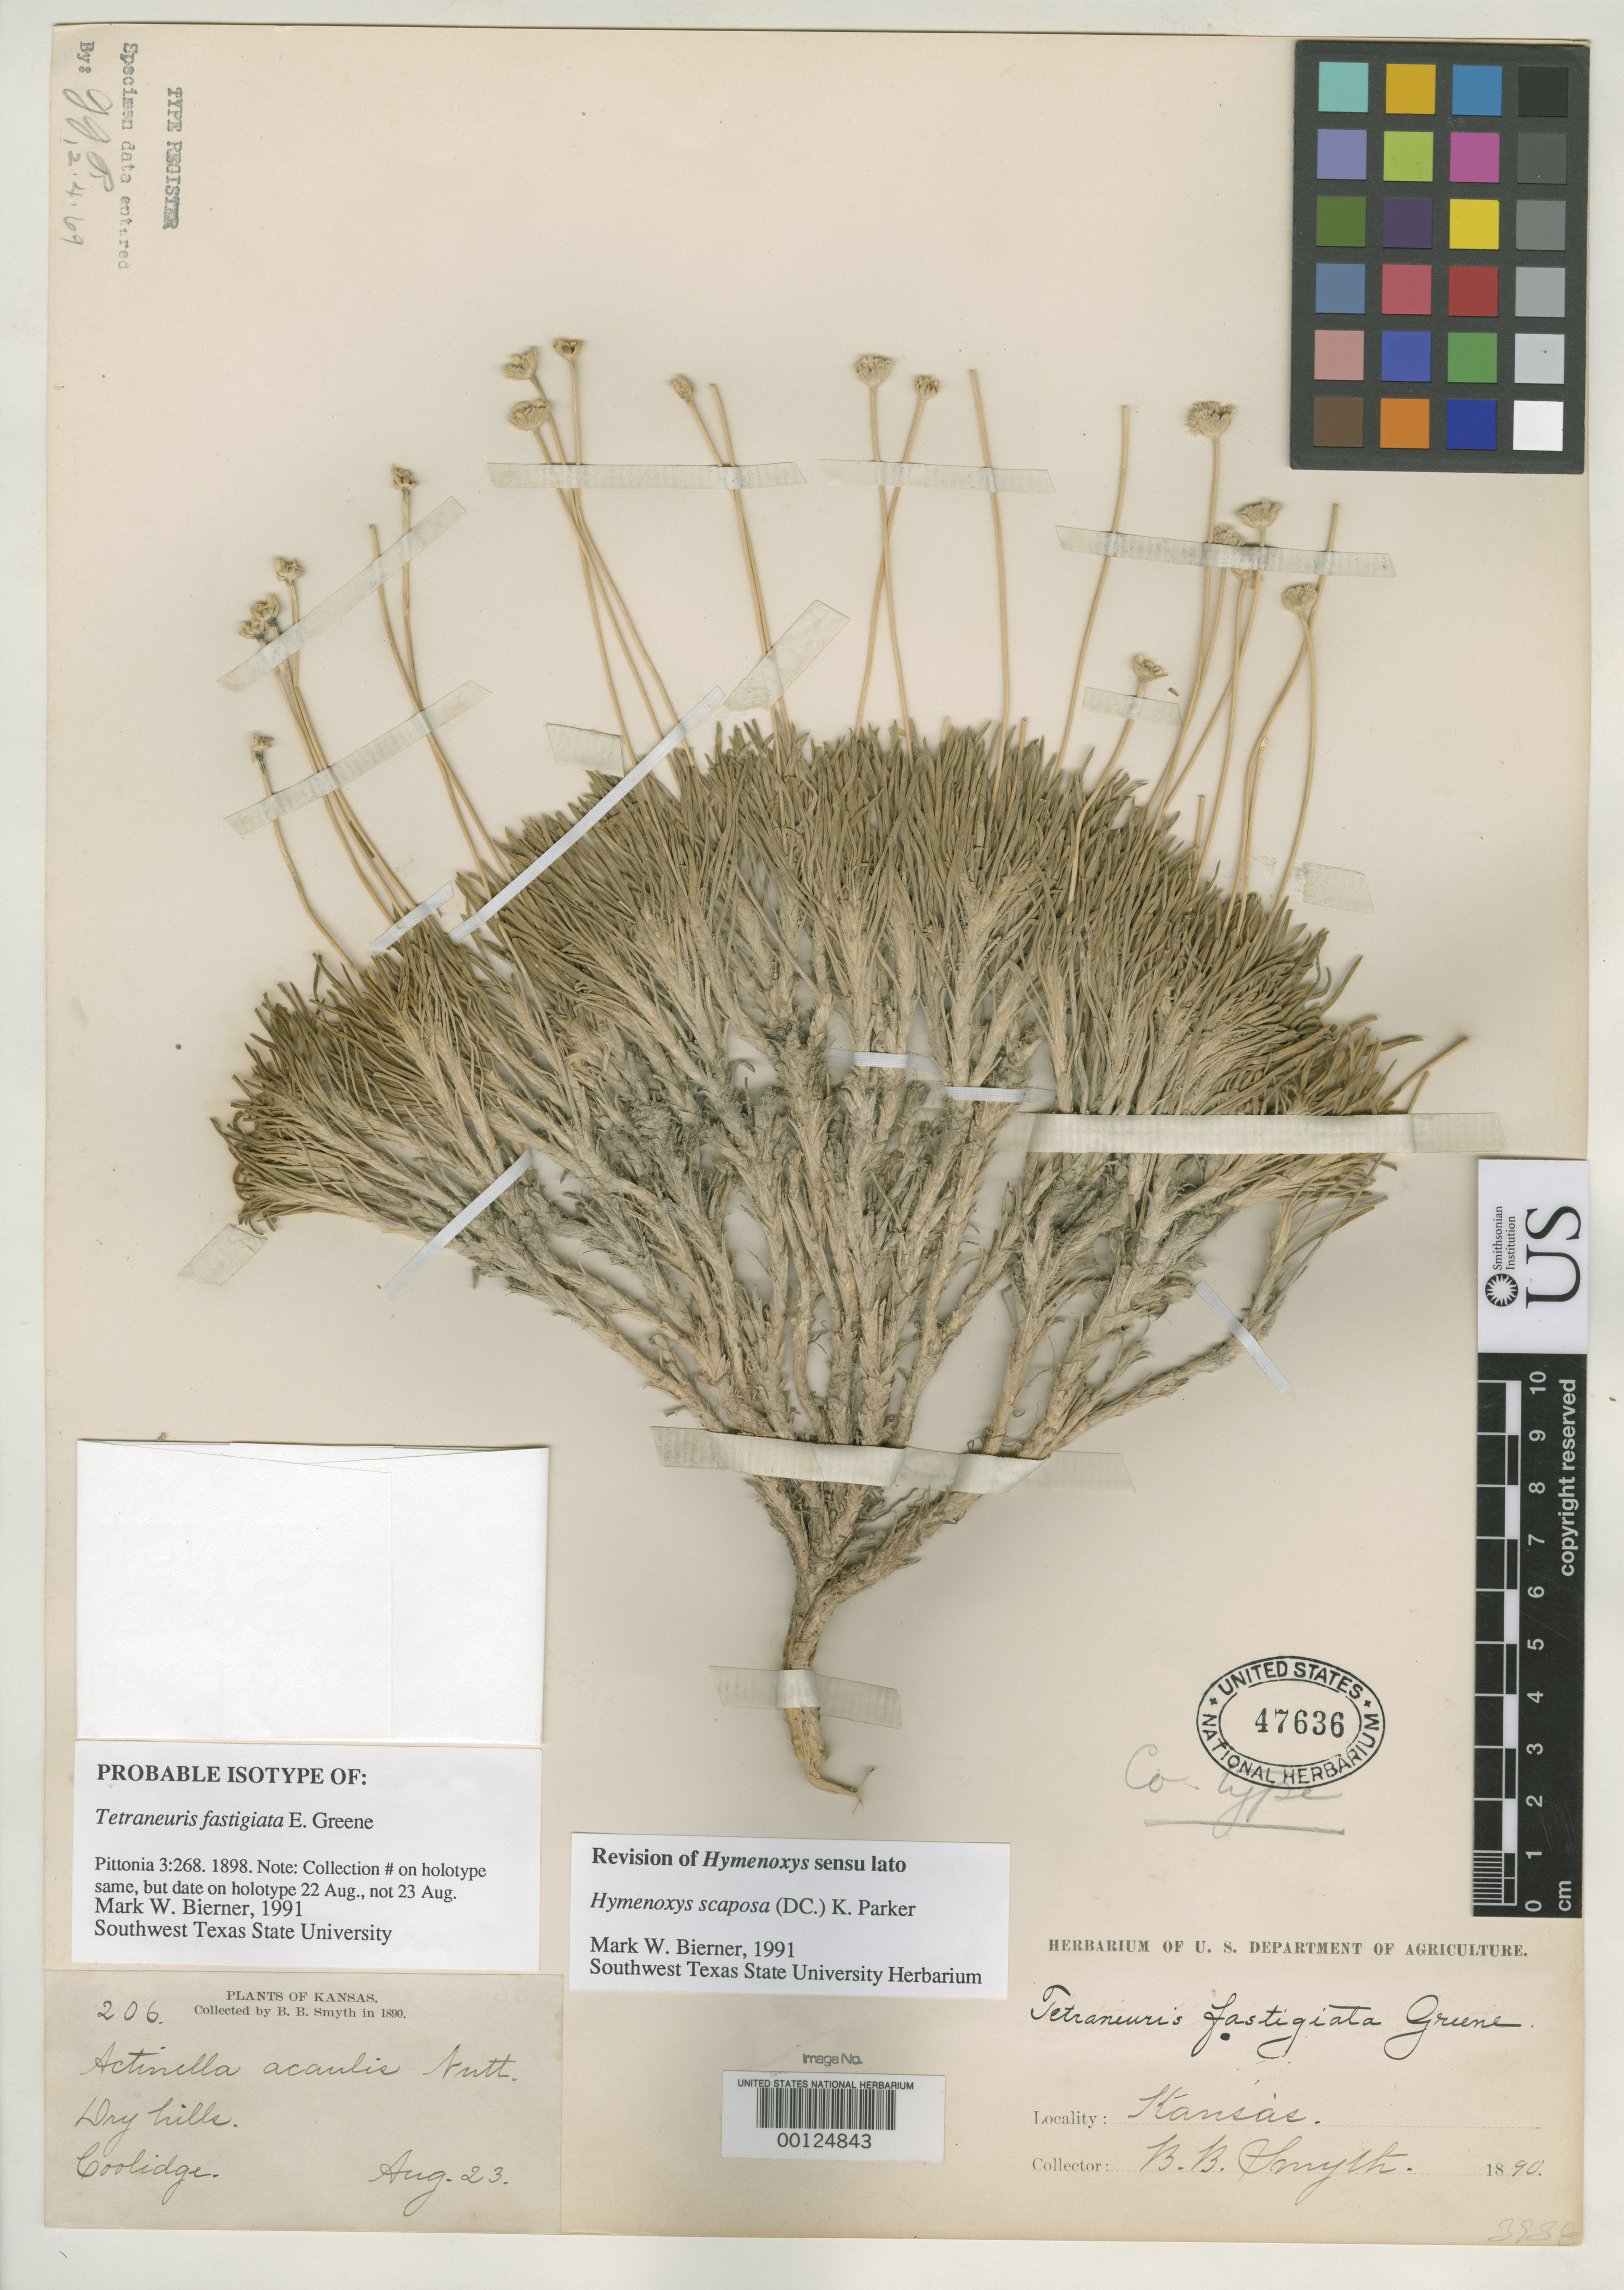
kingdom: Plantae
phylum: Tracheophyta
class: Magnoliopsida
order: Asterales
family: Asteraceae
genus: Tetraneuris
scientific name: Tetraneuris fastigiata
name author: Greene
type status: Possible Isotype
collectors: B. Smyth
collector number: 206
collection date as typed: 23 Aug 1890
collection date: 1890-08-23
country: United States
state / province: Kansas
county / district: Coolidge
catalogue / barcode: US 47636